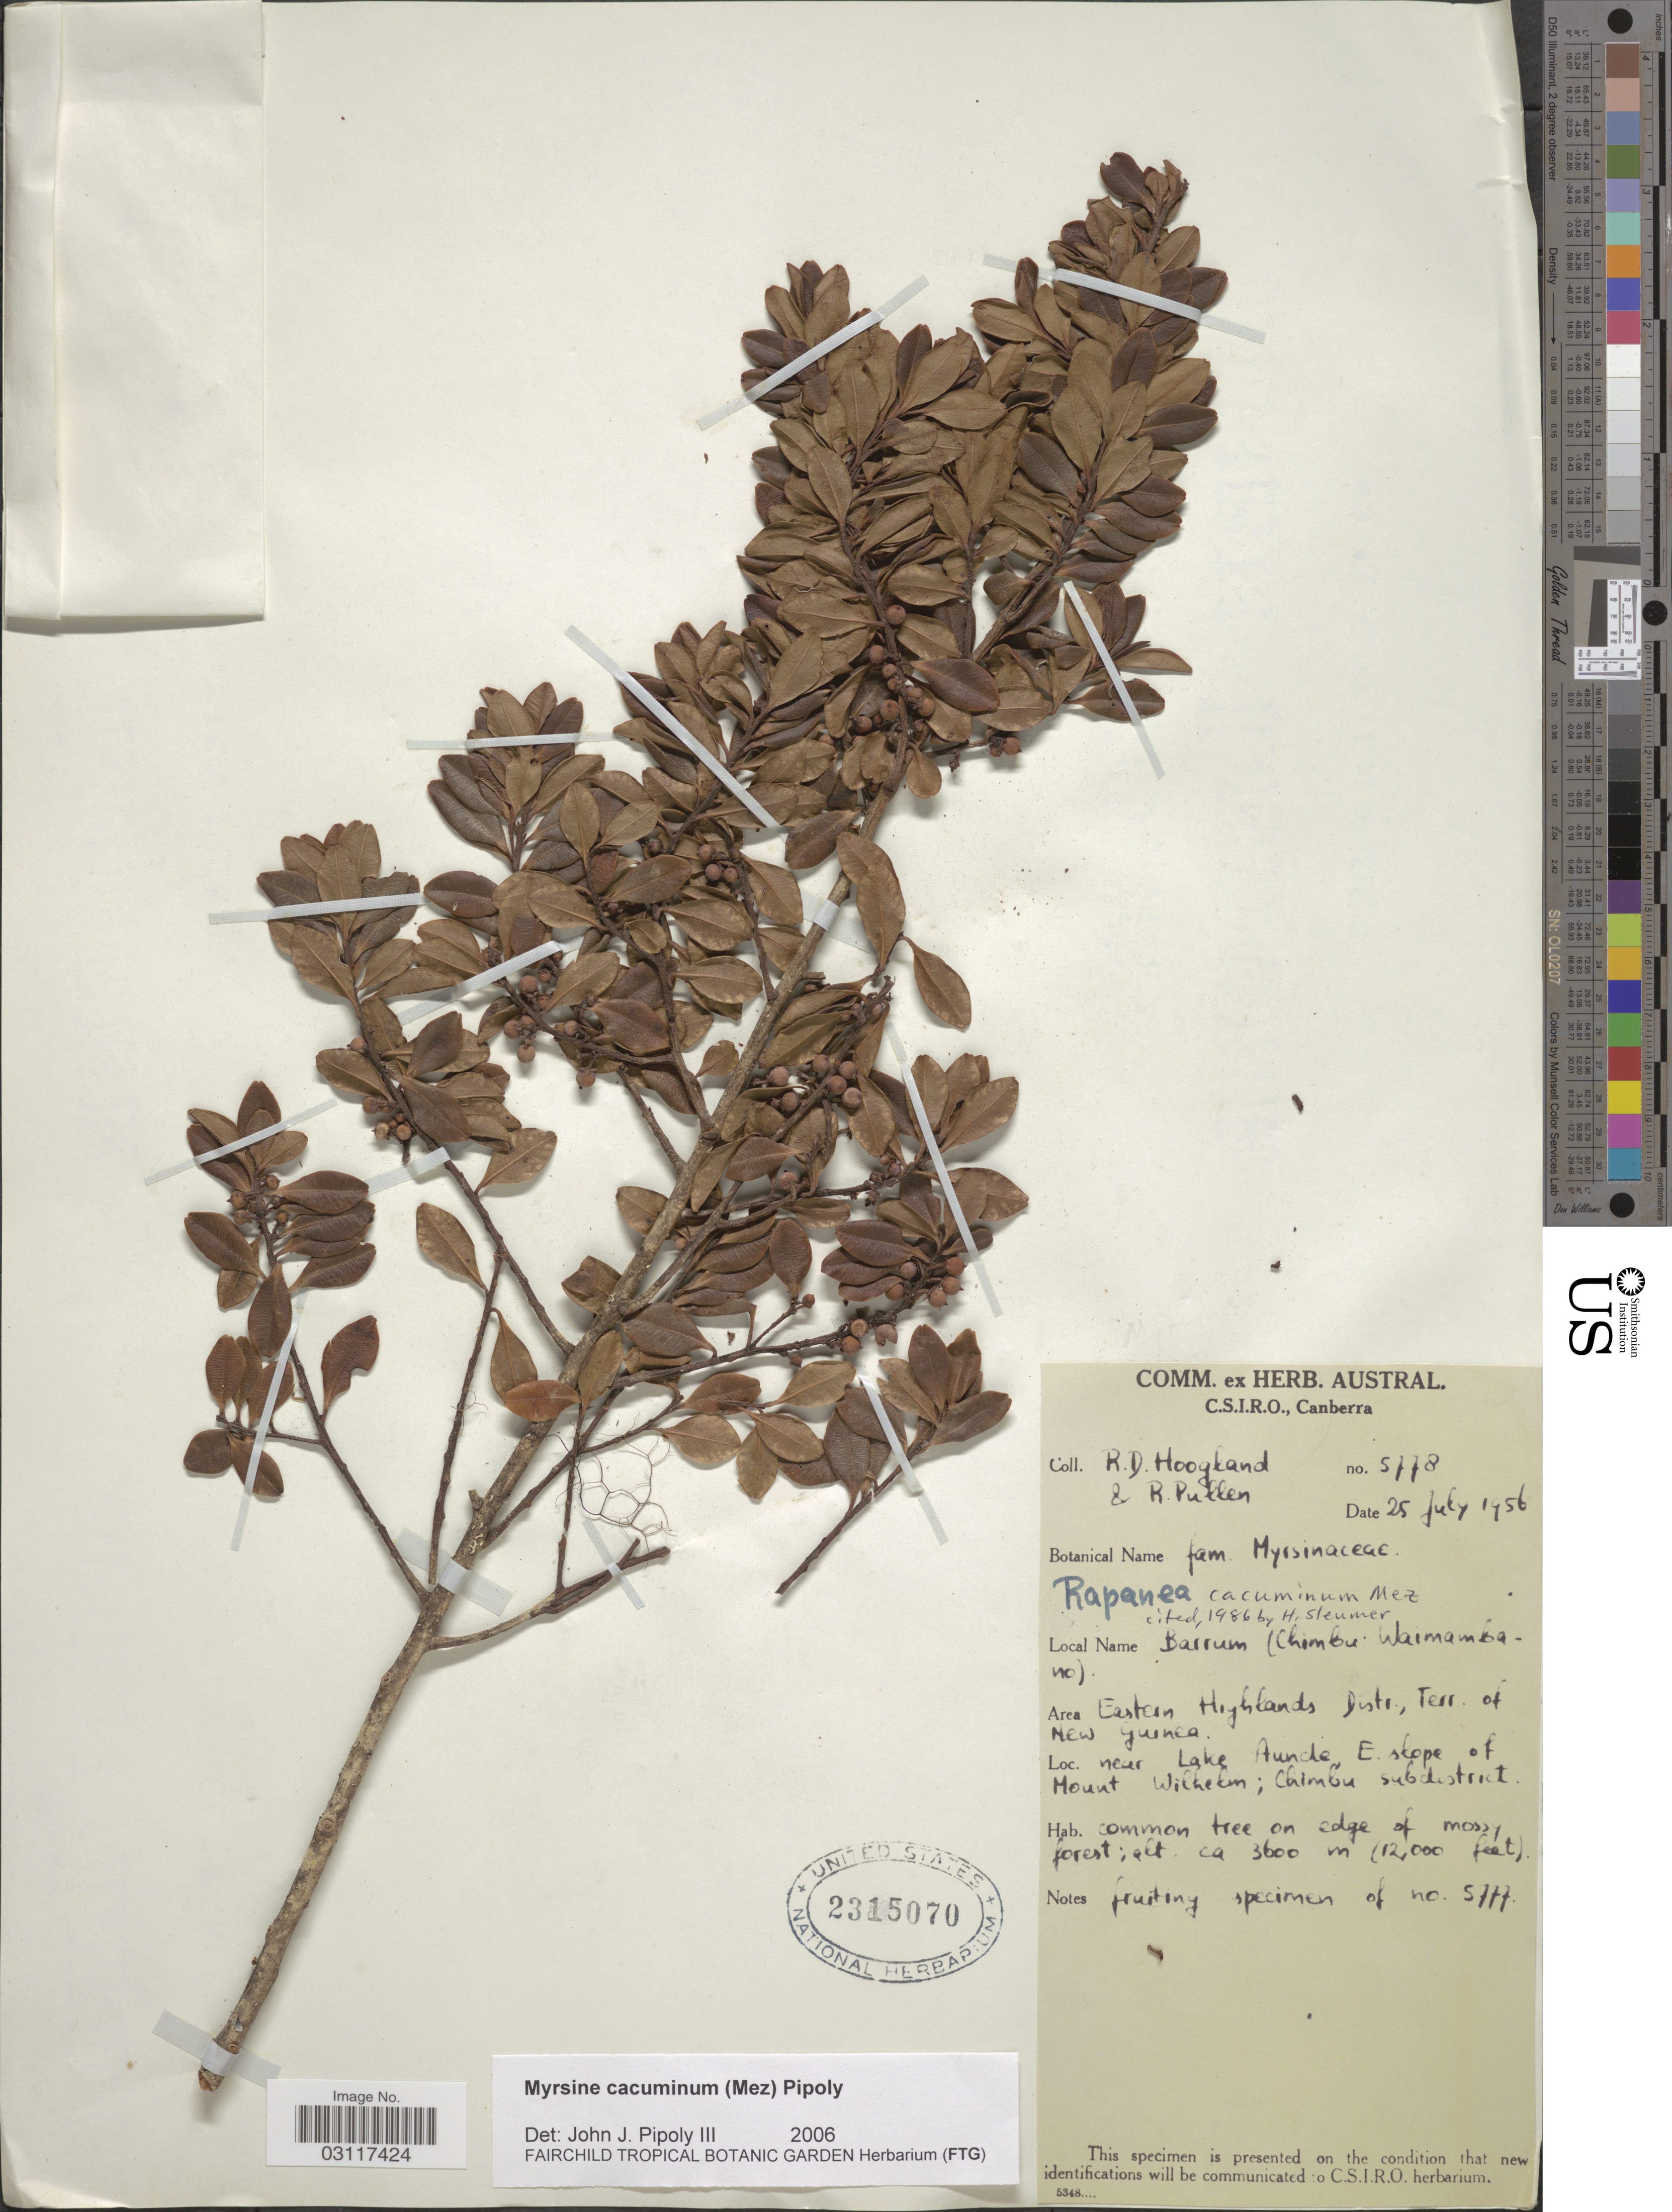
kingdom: Plantae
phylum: Tracheophyta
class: Magnoliopsida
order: Ericales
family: Primulaceae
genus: Myrsine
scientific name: Myrsine cacuminum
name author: (Mez) Pipoly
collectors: R. D. Hoogland & R. Pullen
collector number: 5778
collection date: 1956-07-25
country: Papua New Guinea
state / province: Chimbu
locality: Eastern Highlands Distr., Terr. of New Guinea, near Lake Aunde, E. slope of Mount Wilhelm; Chimbu subdistr.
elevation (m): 3600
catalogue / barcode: US 2315070